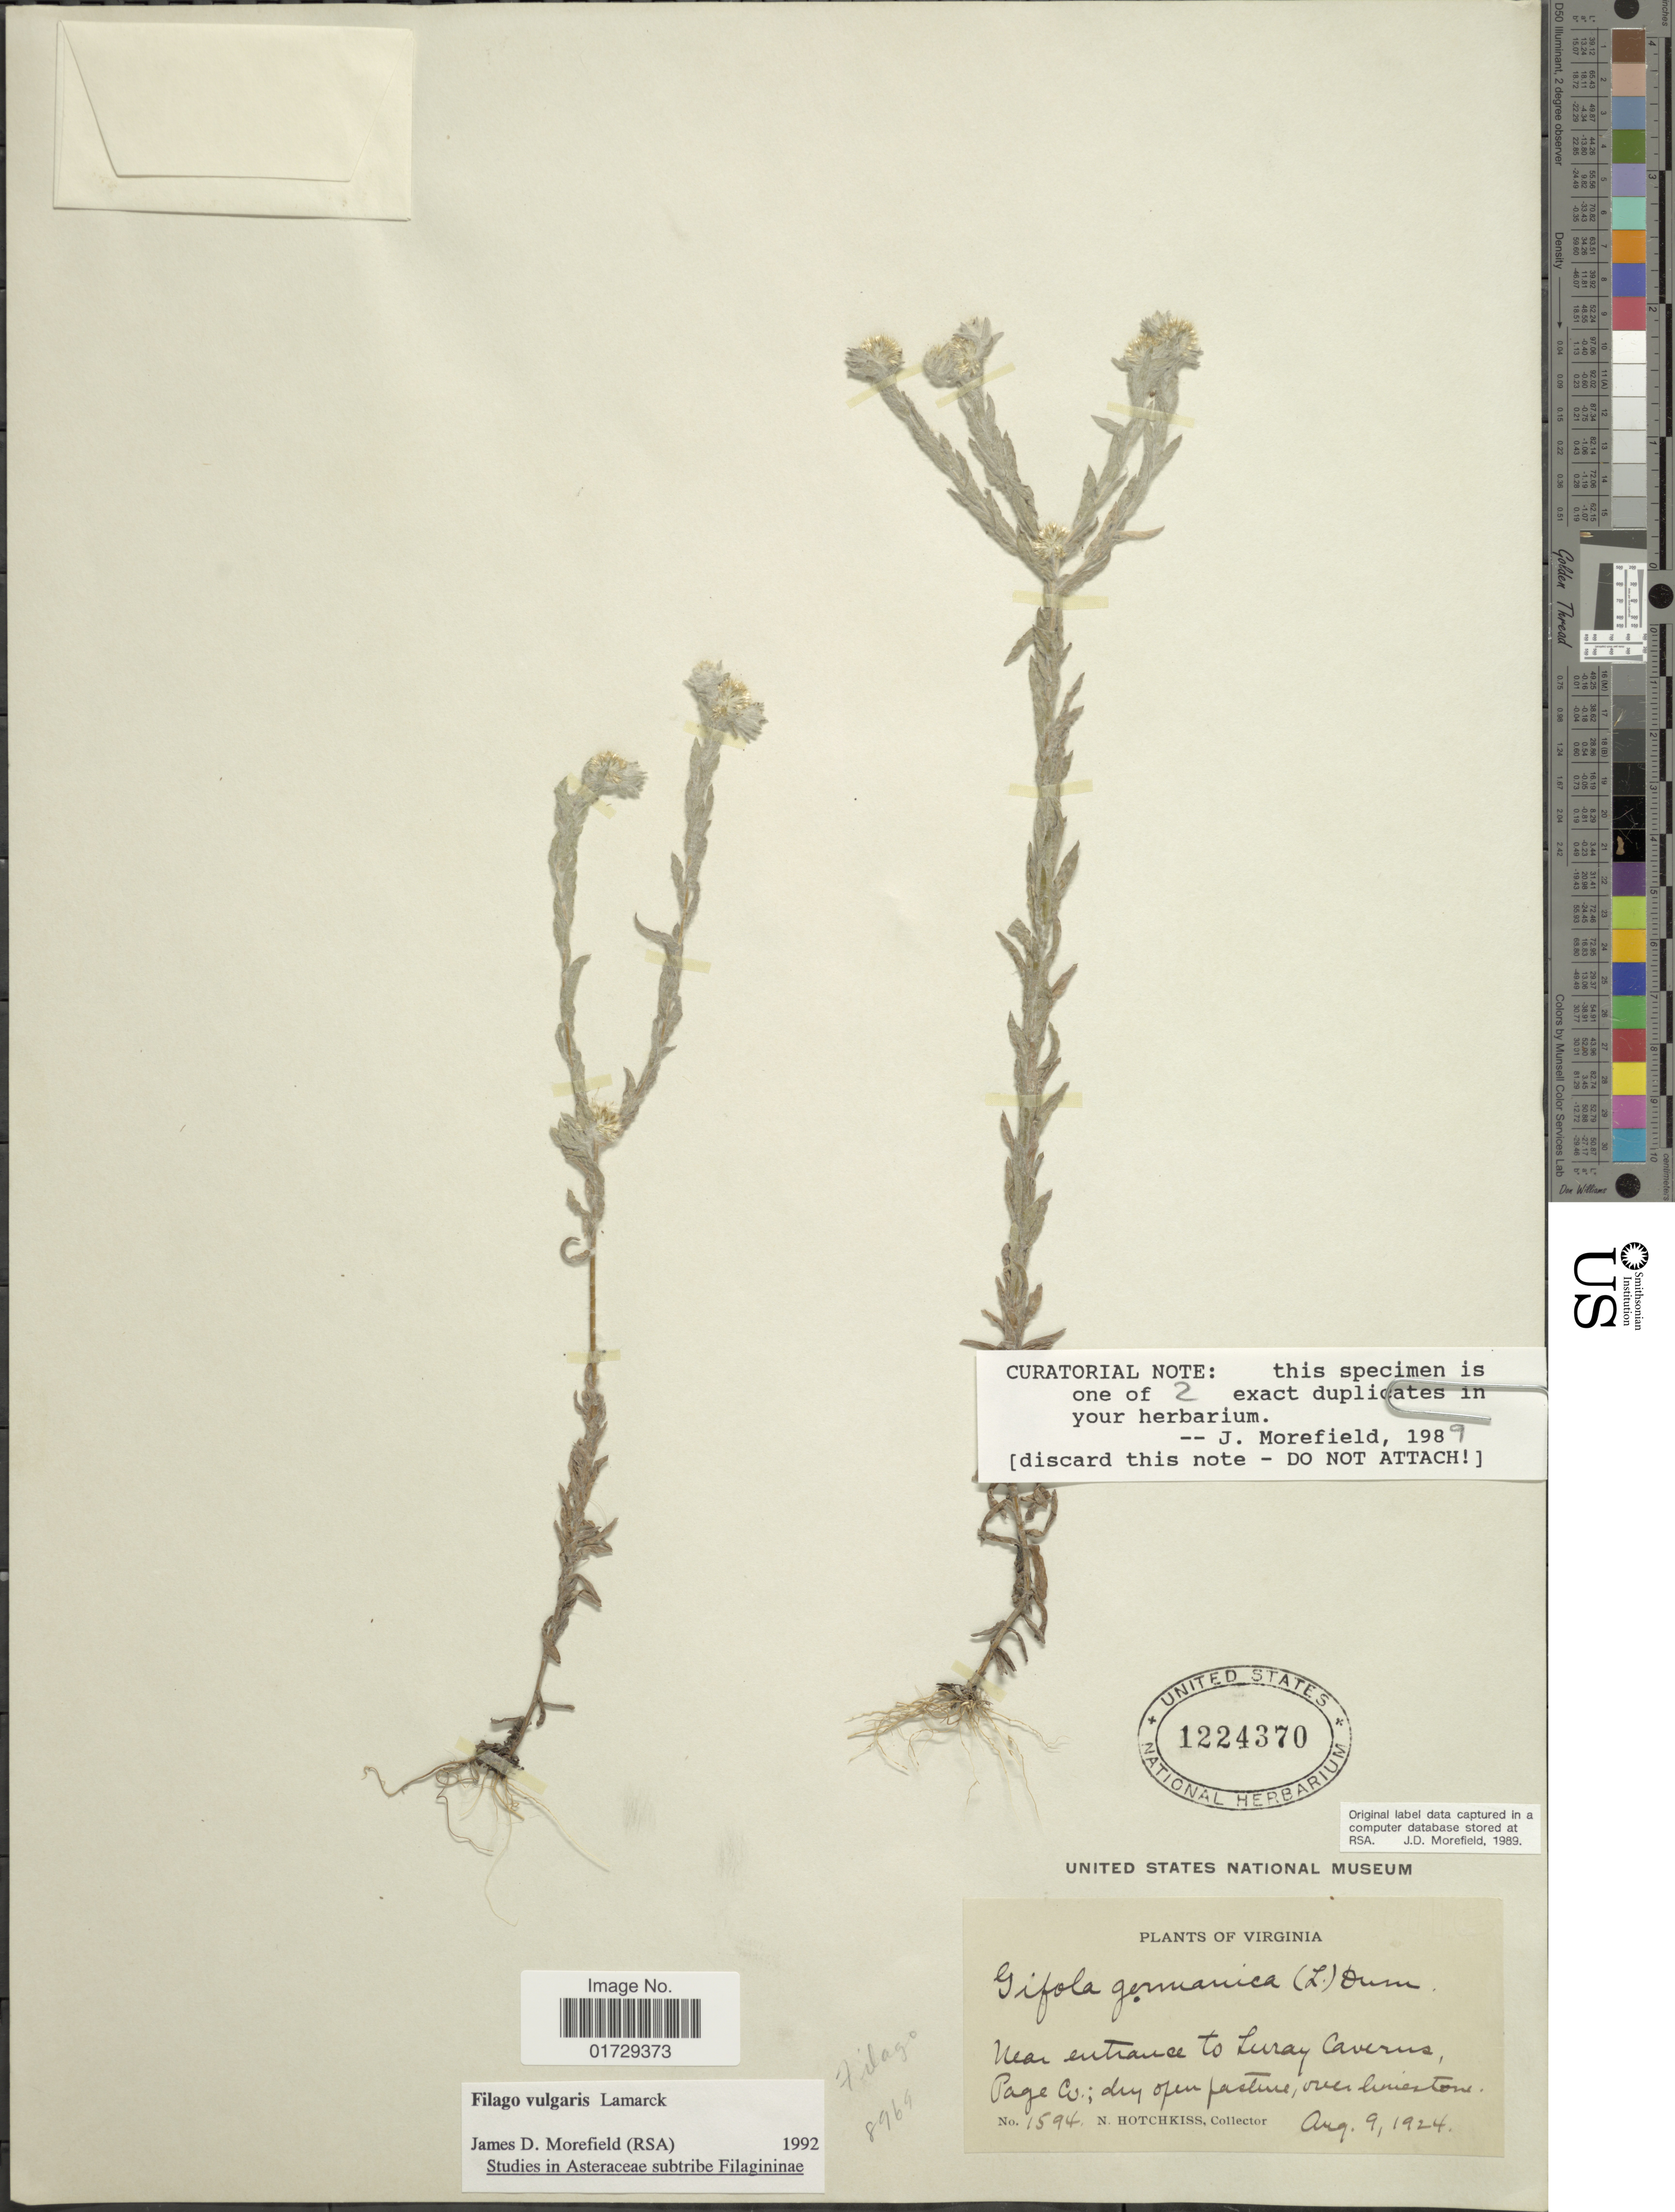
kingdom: Plantae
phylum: Tracheophyta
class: Magnoliopsida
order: Asterales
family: Asteraceae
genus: Filago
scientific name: Filago vulgaris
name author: Lam.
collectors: N. Hotchkiss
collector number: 1594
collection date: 1924-08-09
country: United States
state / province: Virginia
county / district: Page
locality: Near entrance to Luray Caverns, Page Co.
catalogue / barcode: US 1224370